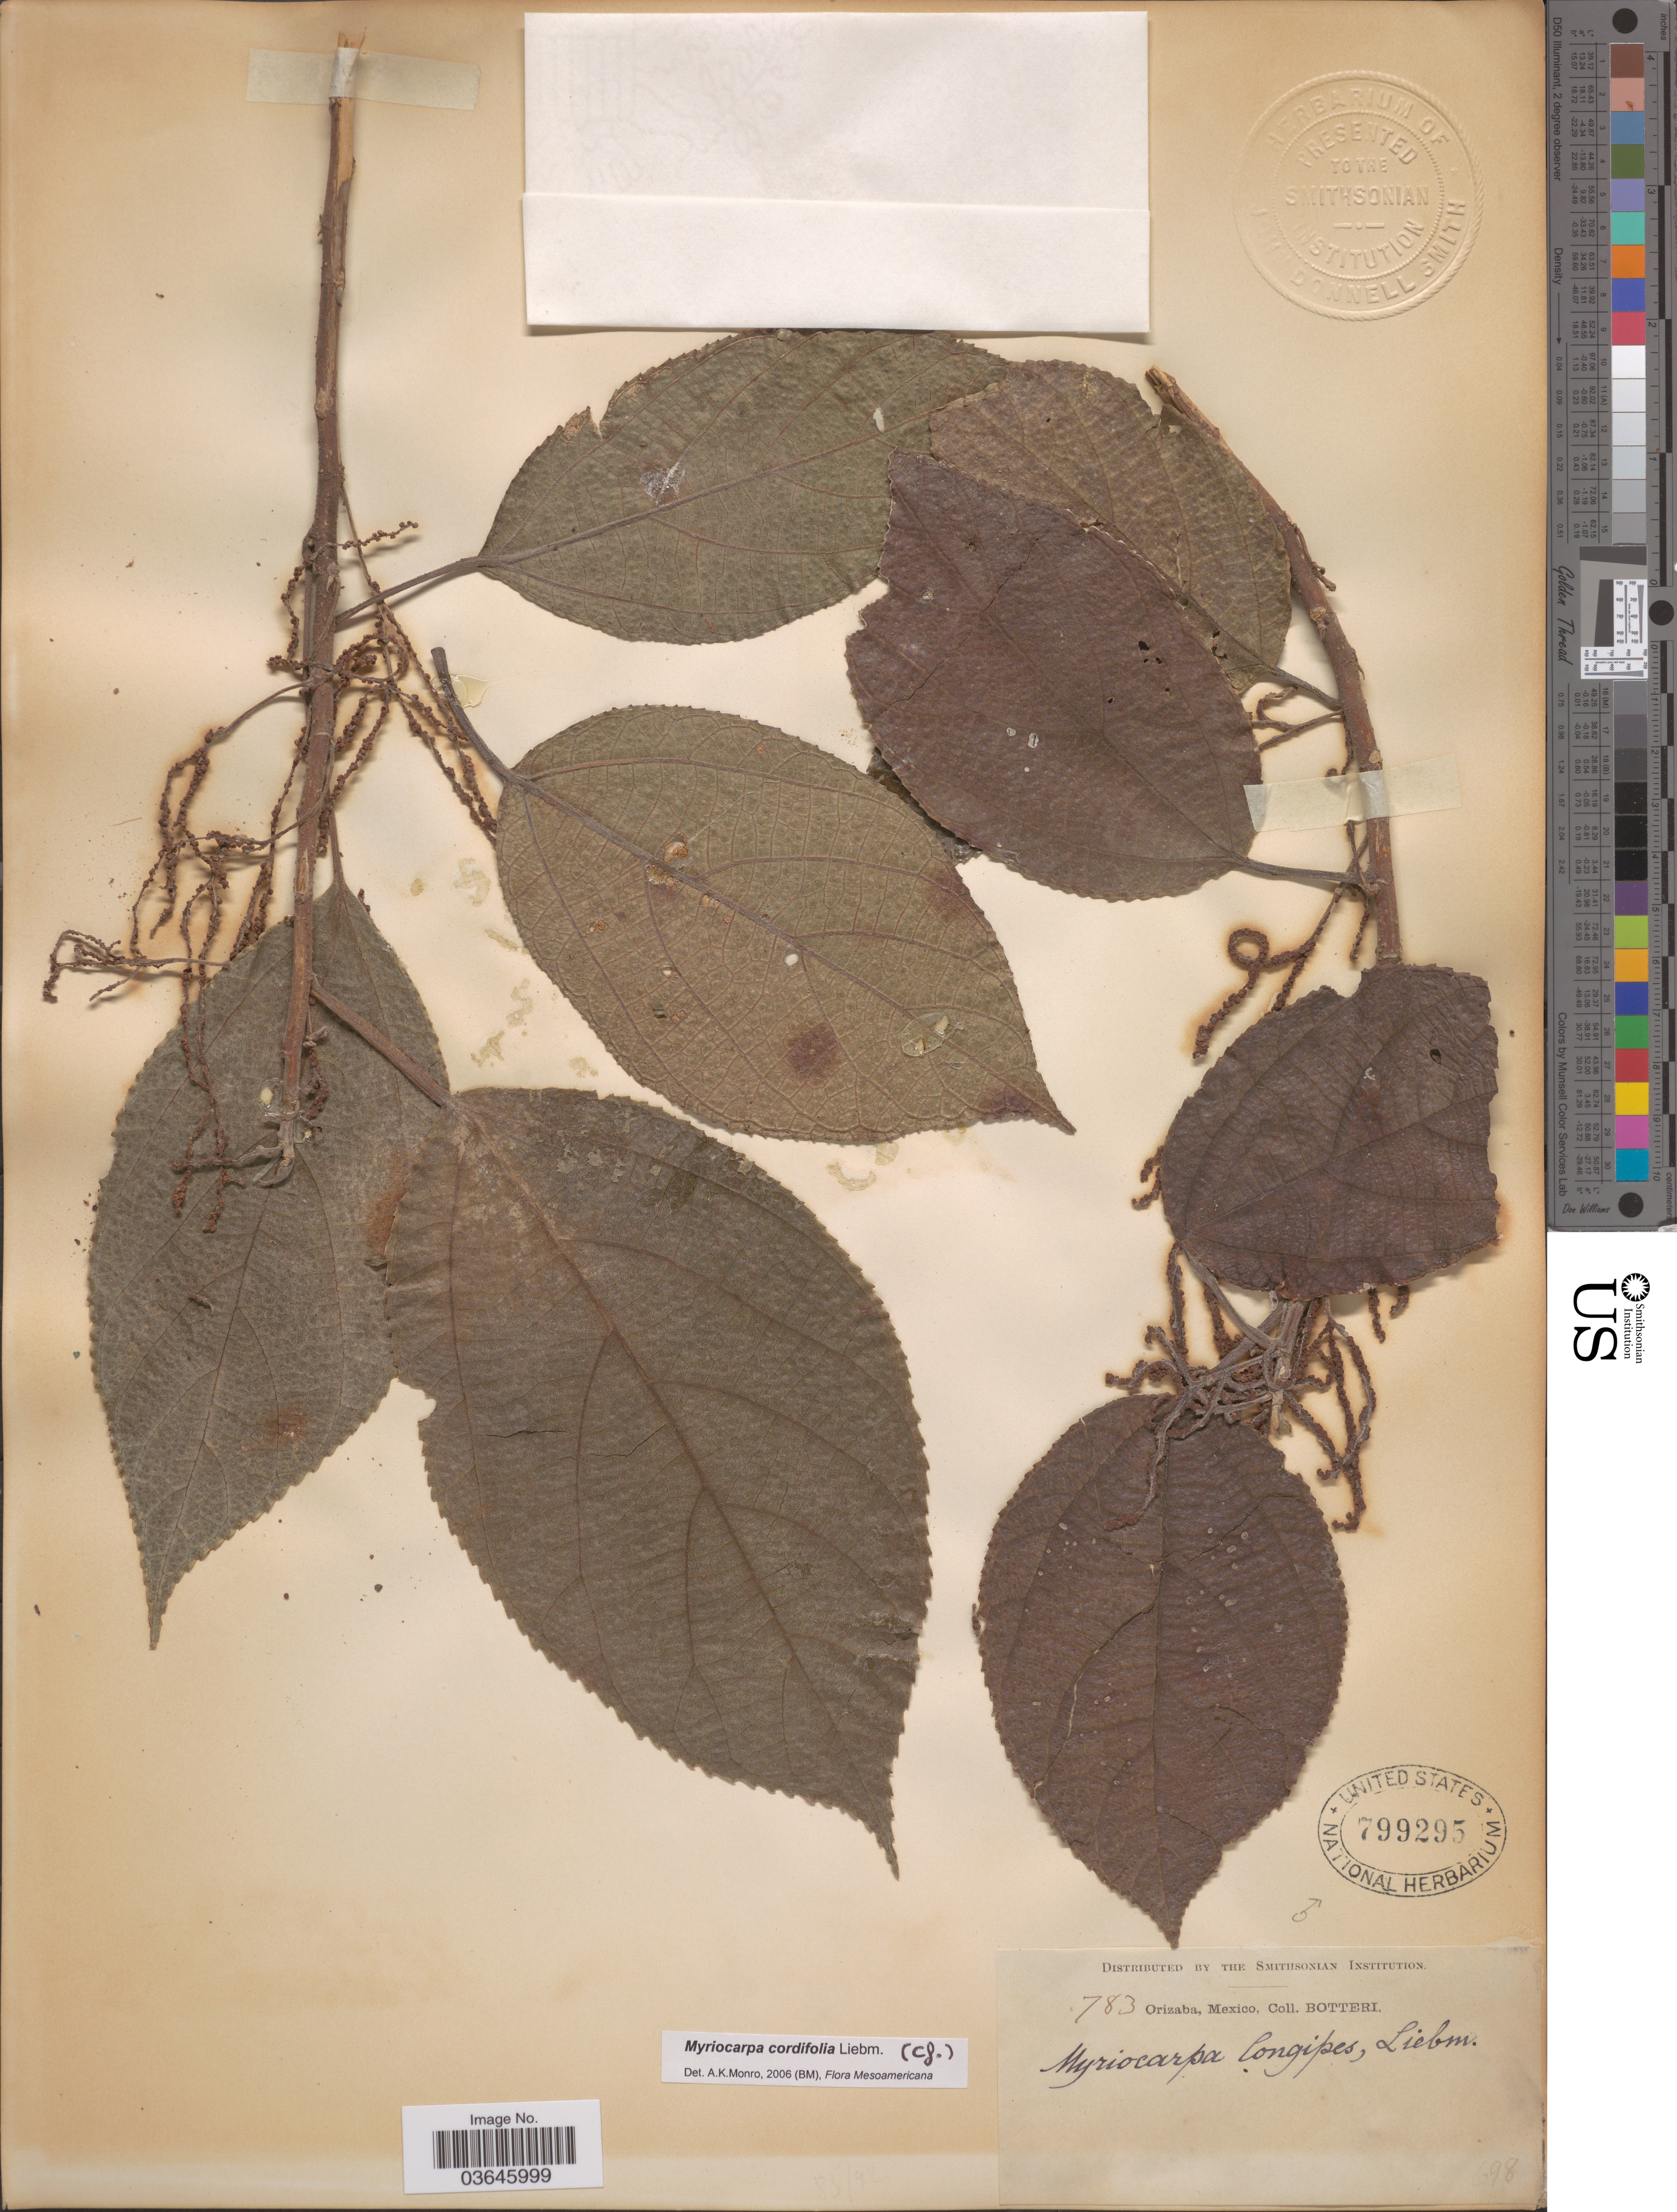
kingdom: Plantae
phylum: Tracheophyta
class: Magnoliopsida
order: Rosales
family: Urticaceae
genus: Myriocarpa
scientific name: Myriocarpa cordifolia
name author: Liebm.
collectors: -. Botteri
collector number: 783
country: Mexico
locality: Orizaba.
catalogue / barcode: US 799295